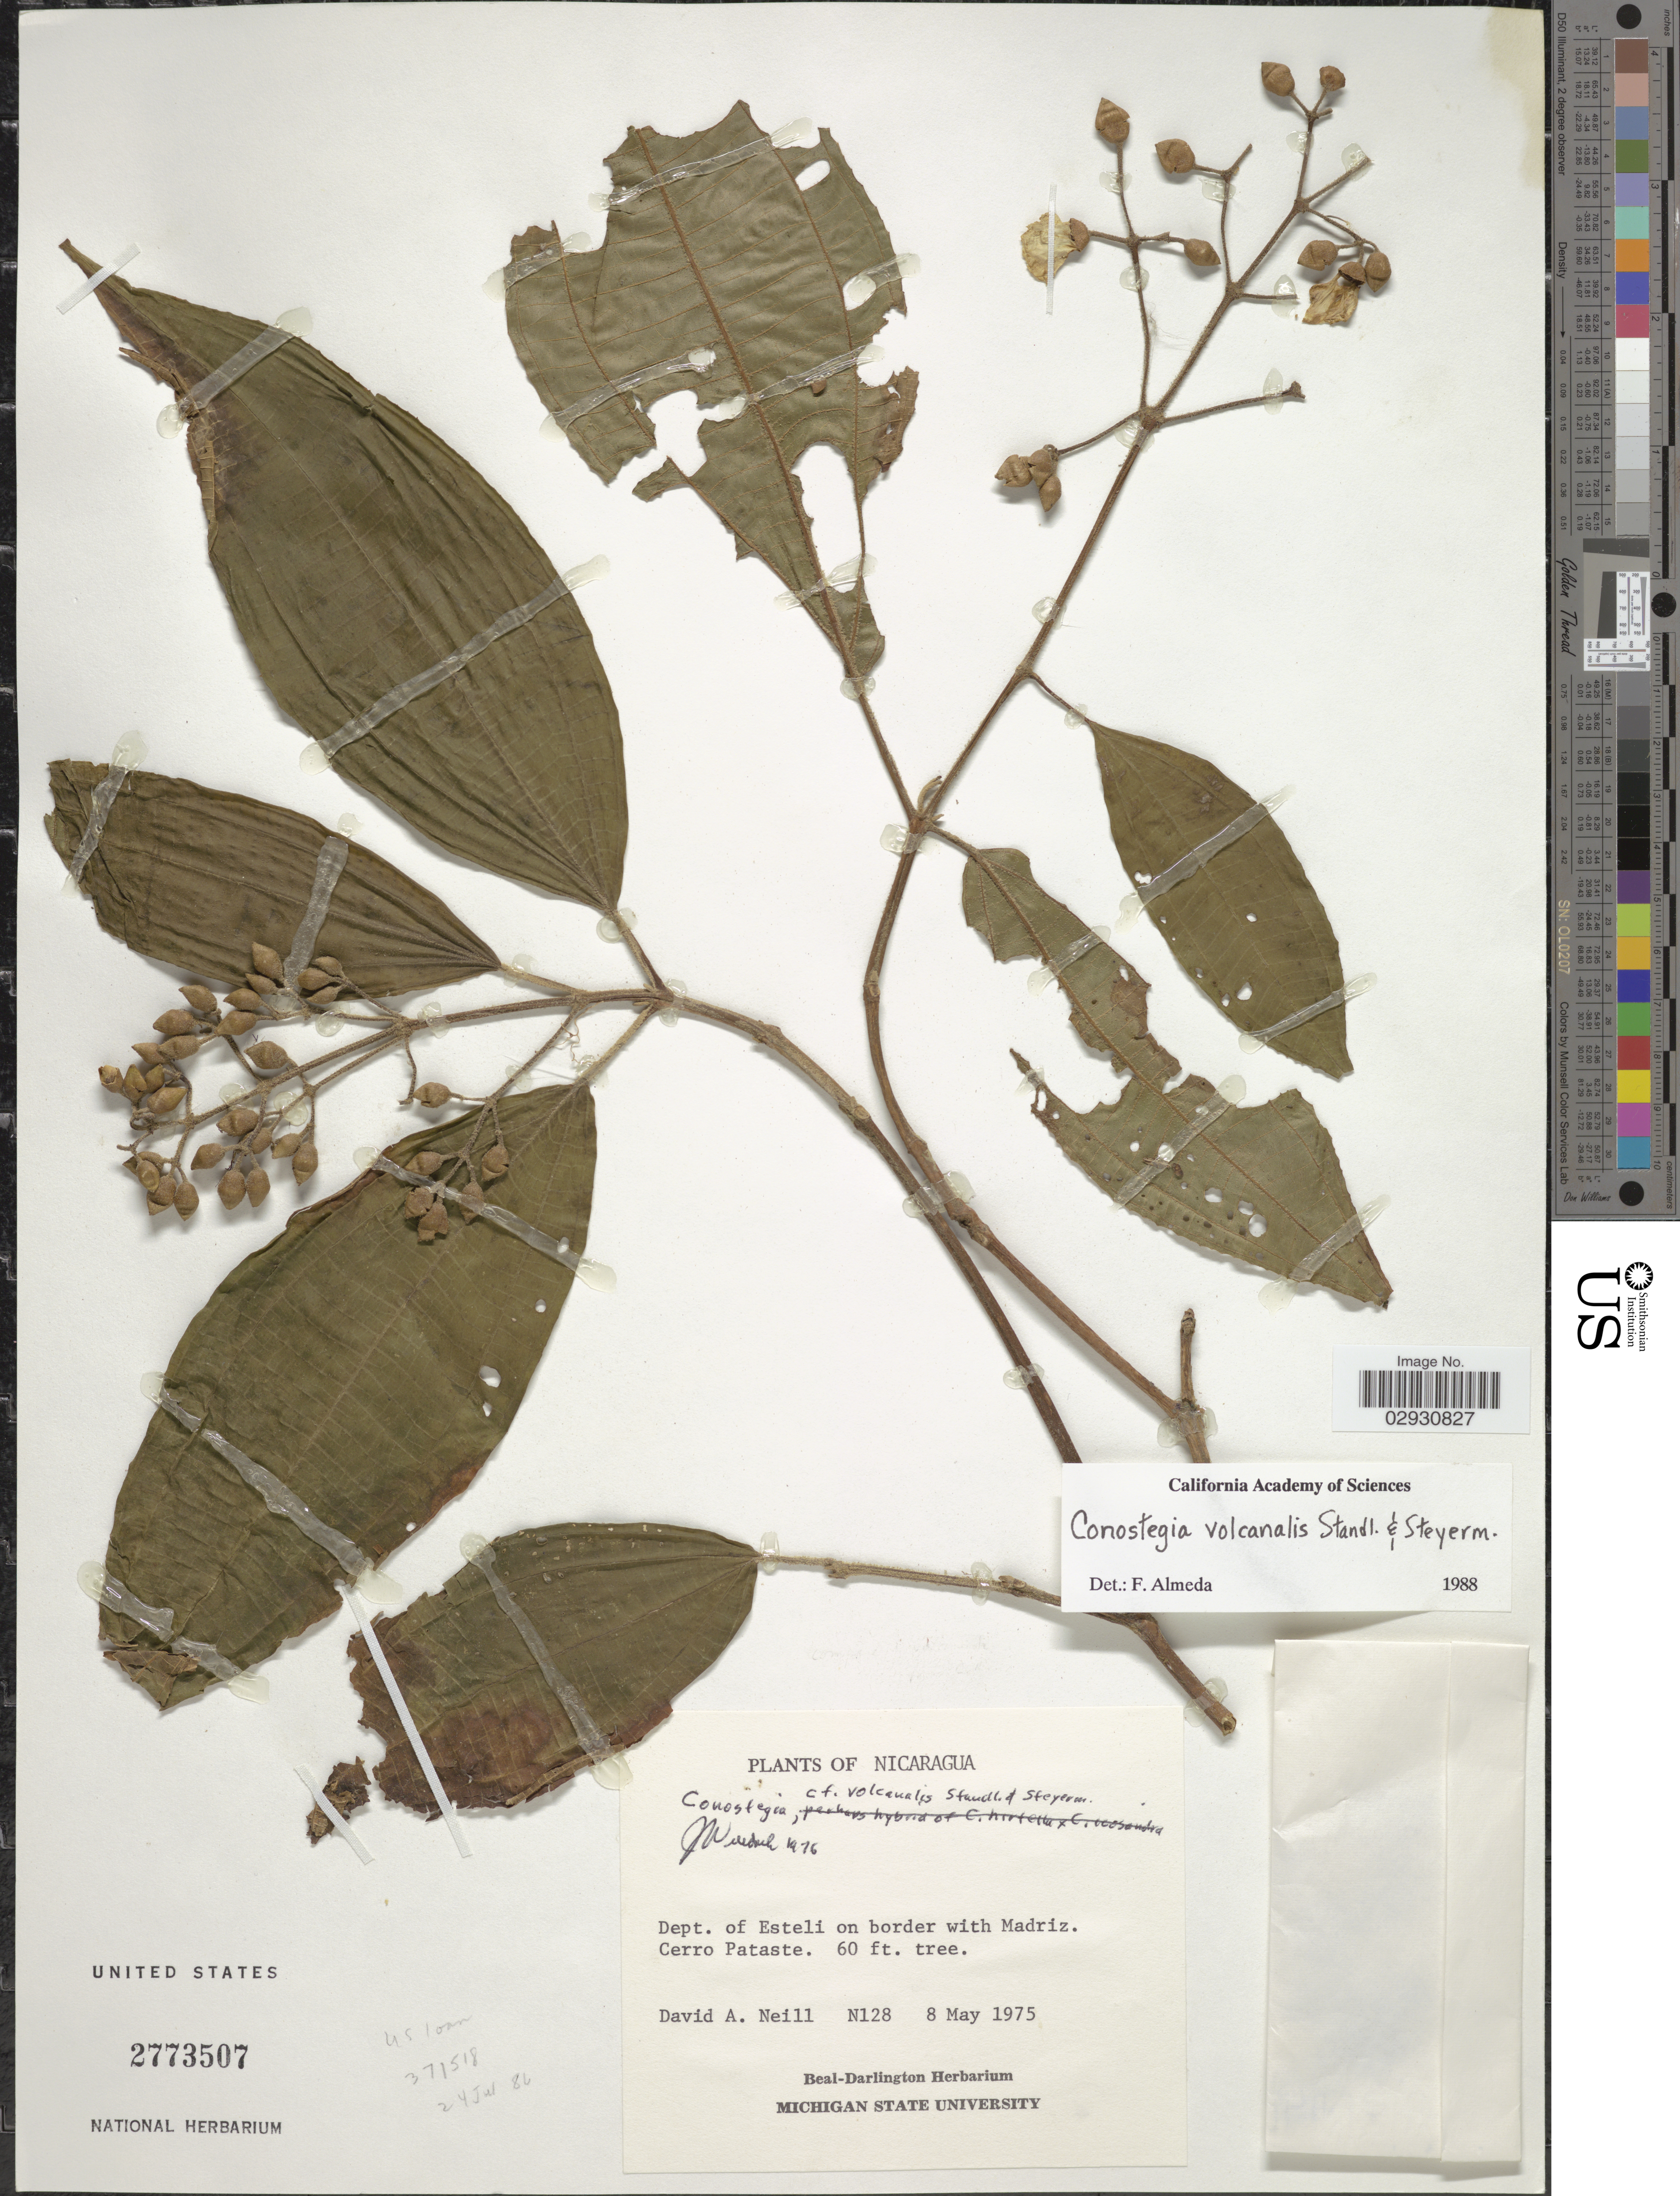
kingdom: Plantae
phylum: Tracheophyta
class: Magnoliopsida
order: Myrtales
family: Melastomataceae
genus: Conostegia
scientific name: Conostegia volcanalis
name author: Standl. & Steyerm.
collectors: D. A. Neill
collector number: N128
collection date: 1975-05-08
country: Nicaragua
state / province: Esteli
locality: Dept. of Esteli on border with Madriz. Cerro Pataste.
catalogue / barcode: US 2773507